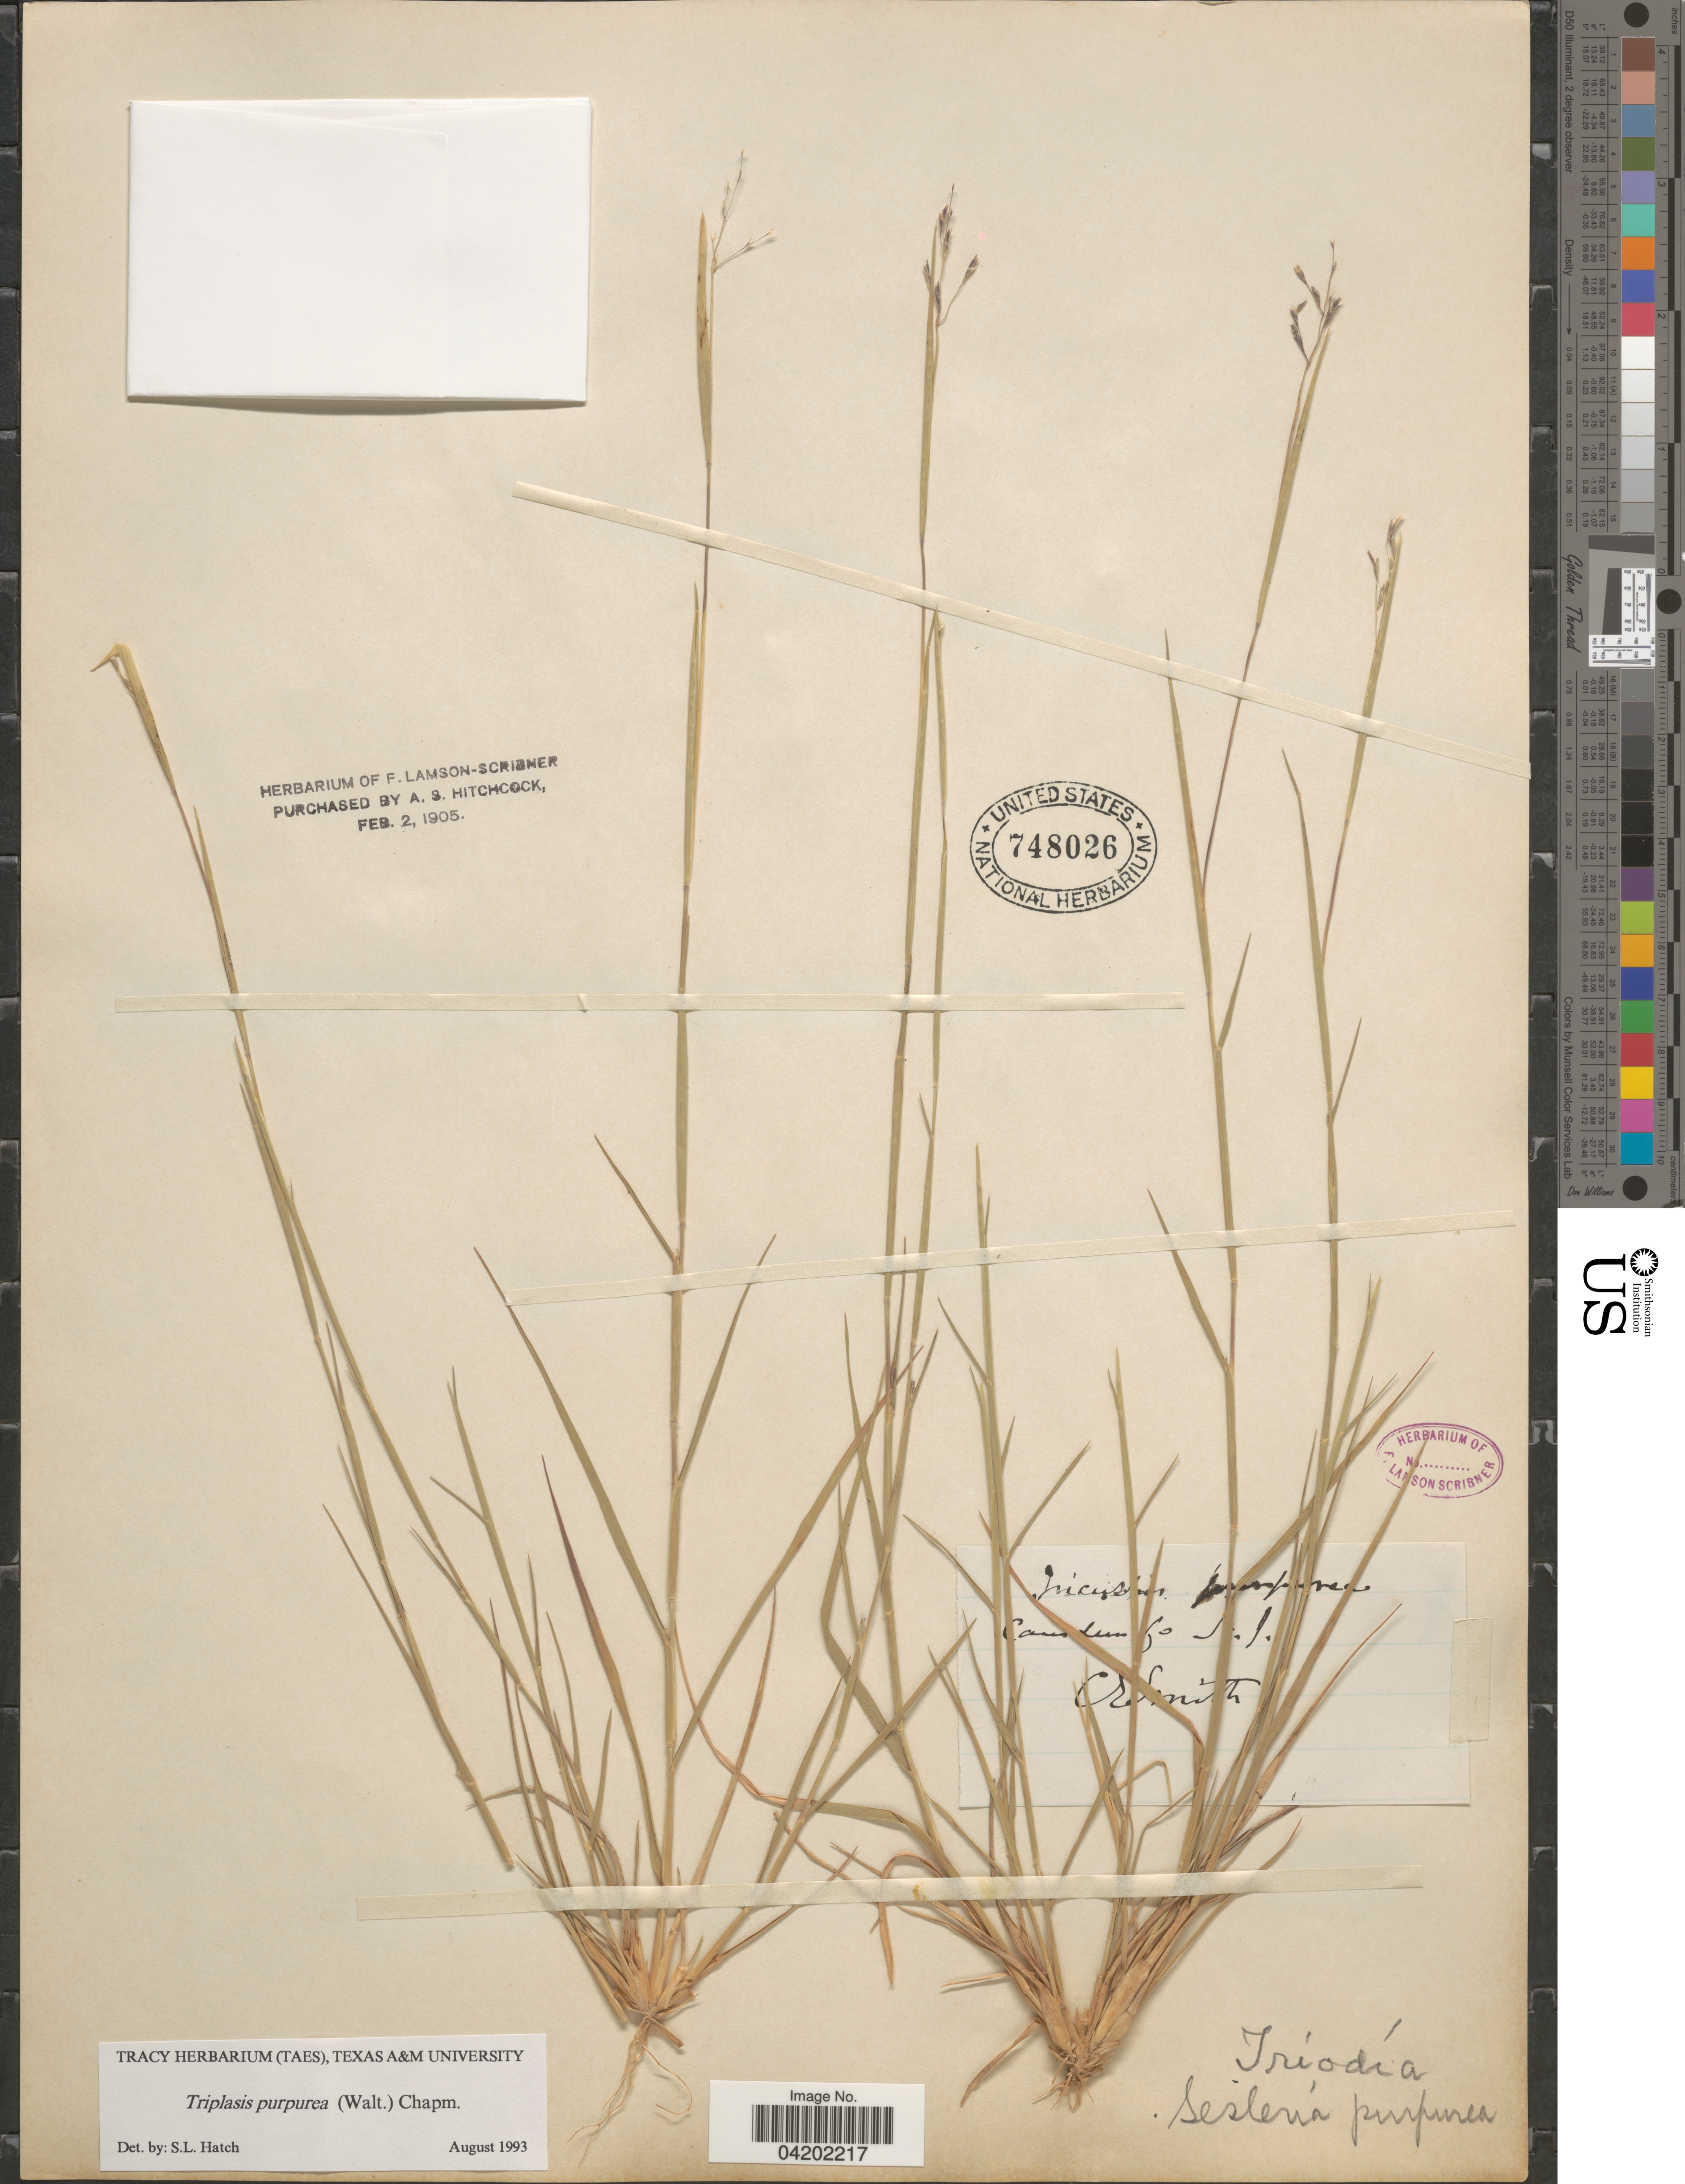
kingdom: Plantae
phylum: Tracheophyta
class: Liliopsida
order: Poales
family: Poaceae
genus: Triplasis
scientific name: Triplasis purpurea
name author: (Walter) Chapm.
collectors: C. E. Smith Jr.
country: United States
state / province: New Jersey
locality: Camden Co.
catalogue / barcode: US 748026